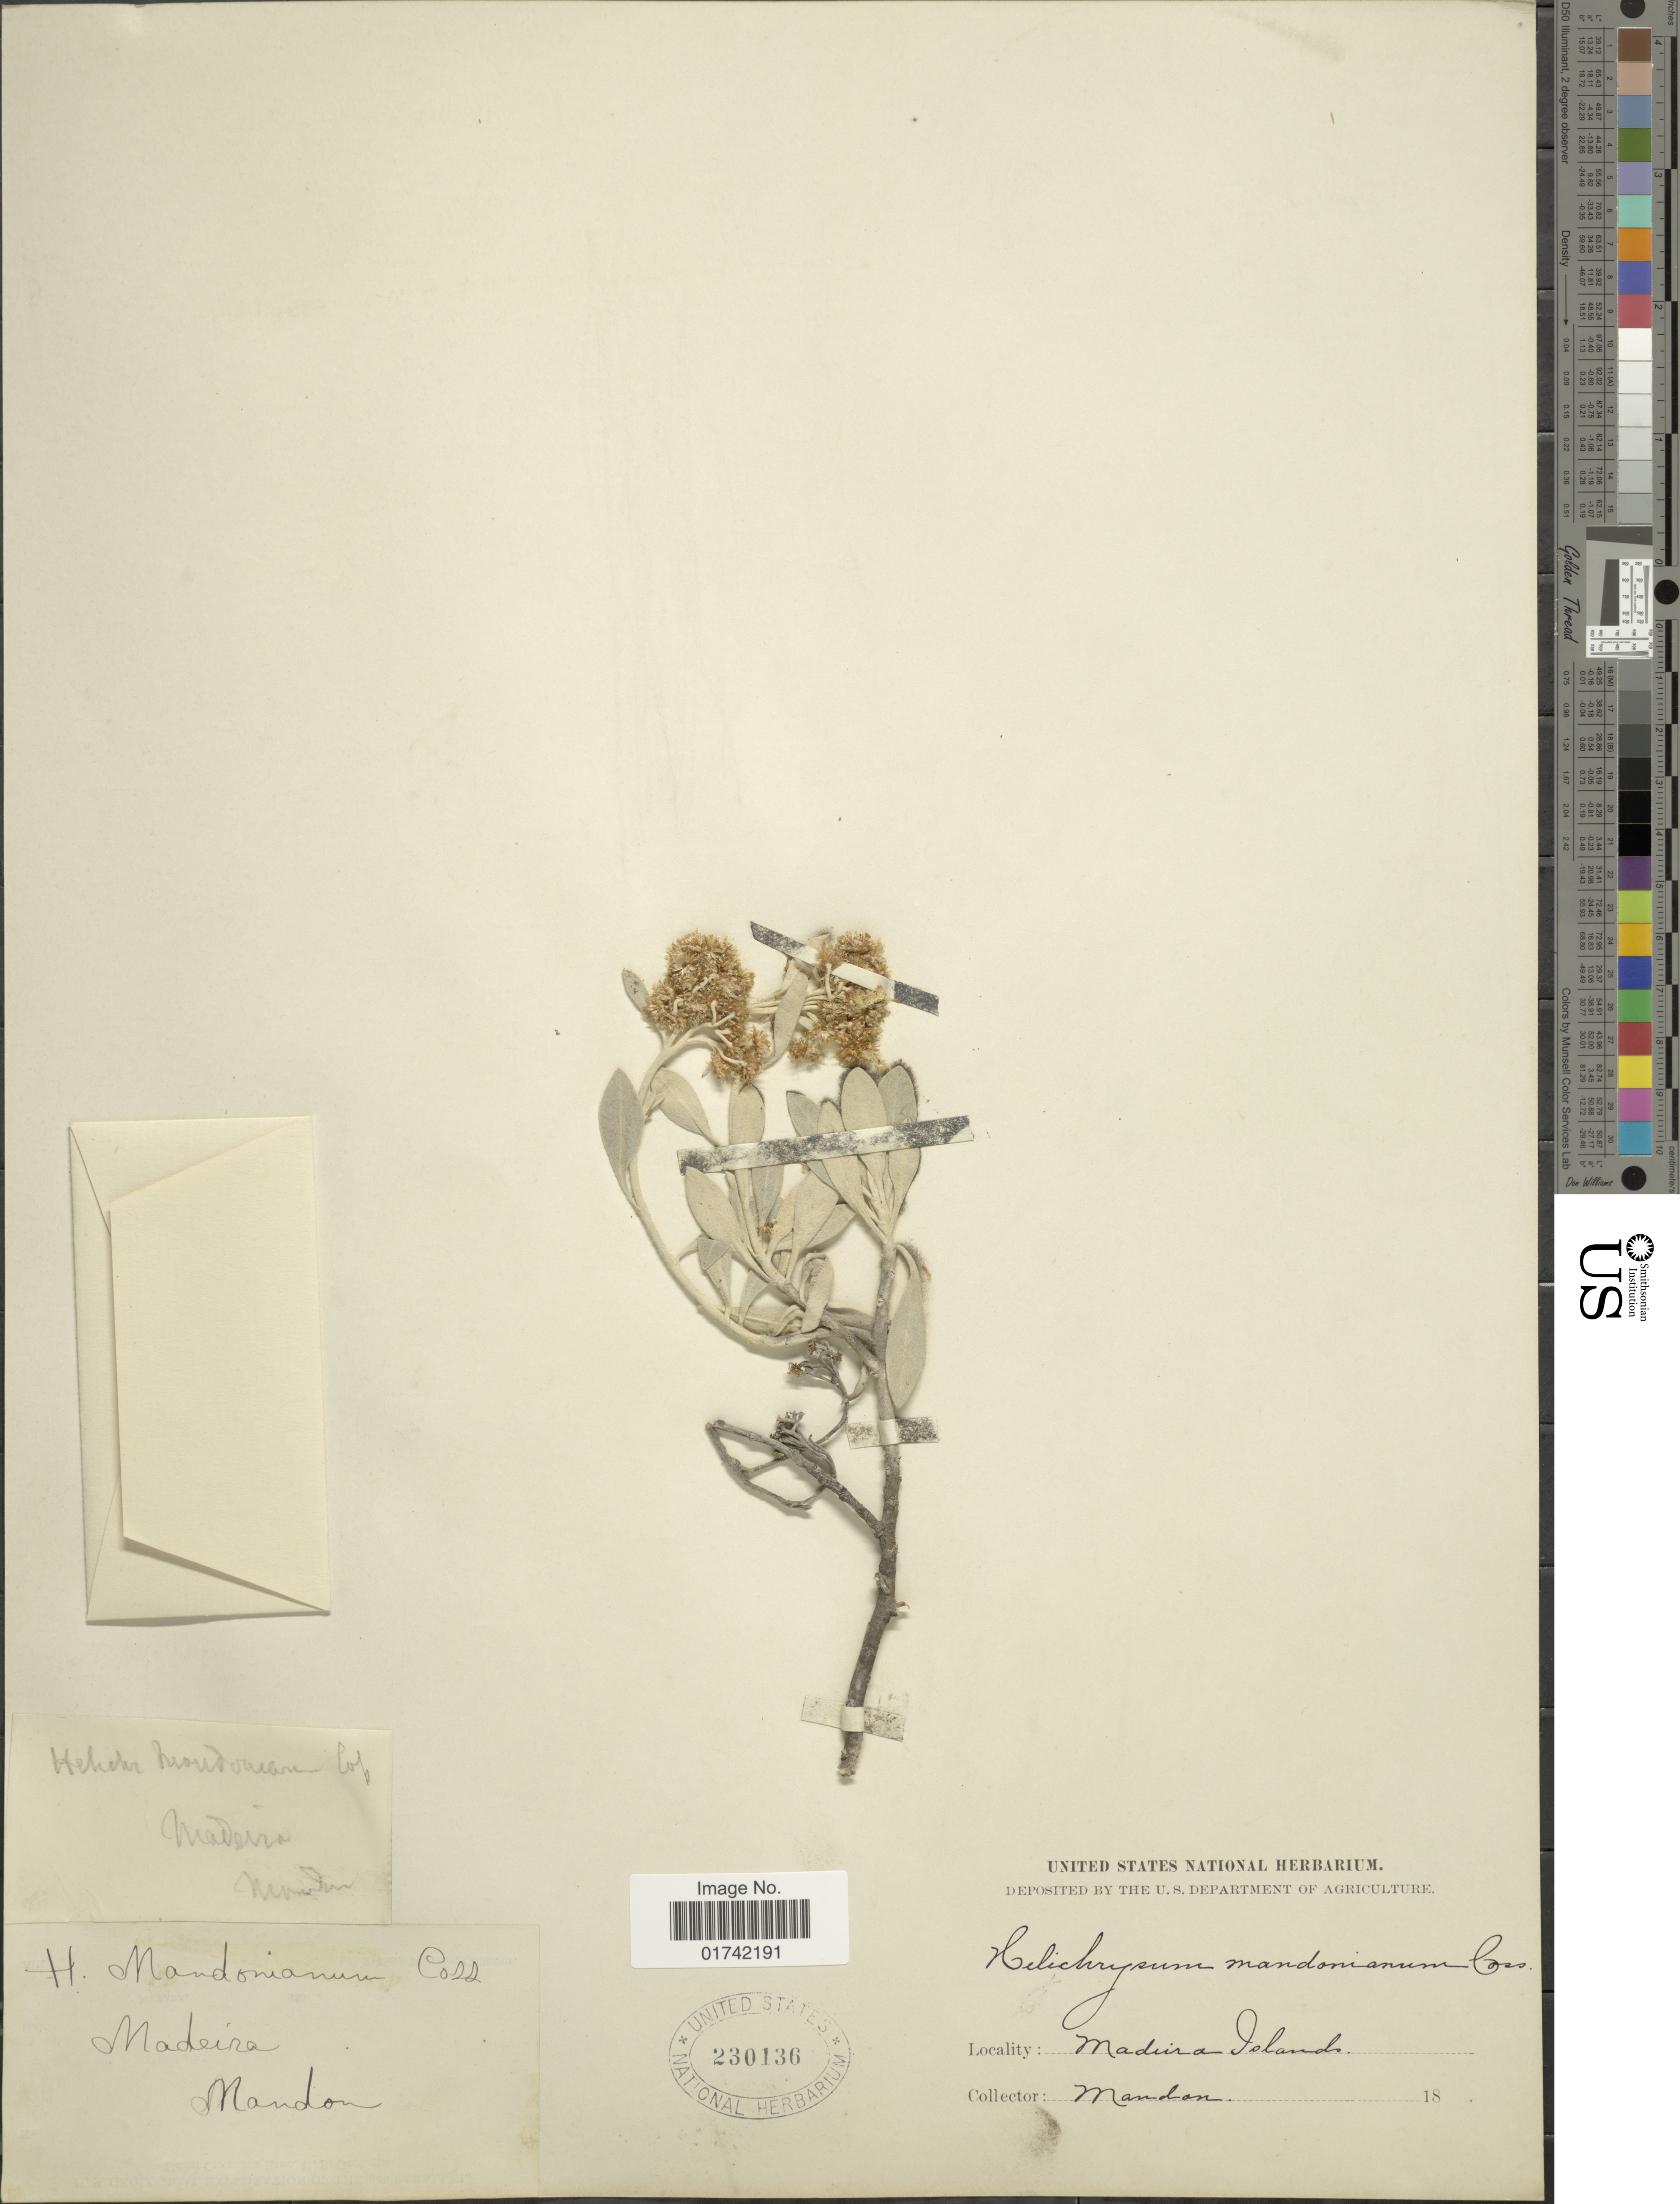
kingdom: Plantae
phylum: Tracheophyta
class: Magnoliopsida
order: Asterales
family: Asteraceae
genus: Helichrysum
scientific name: Helichrysum monodianum Cass. comb. ined.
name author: Cass.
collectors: Mandon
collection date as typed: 18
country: Portugal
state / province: Madeira (Aut. Reg.)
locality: Madeira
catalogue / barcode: US 230136